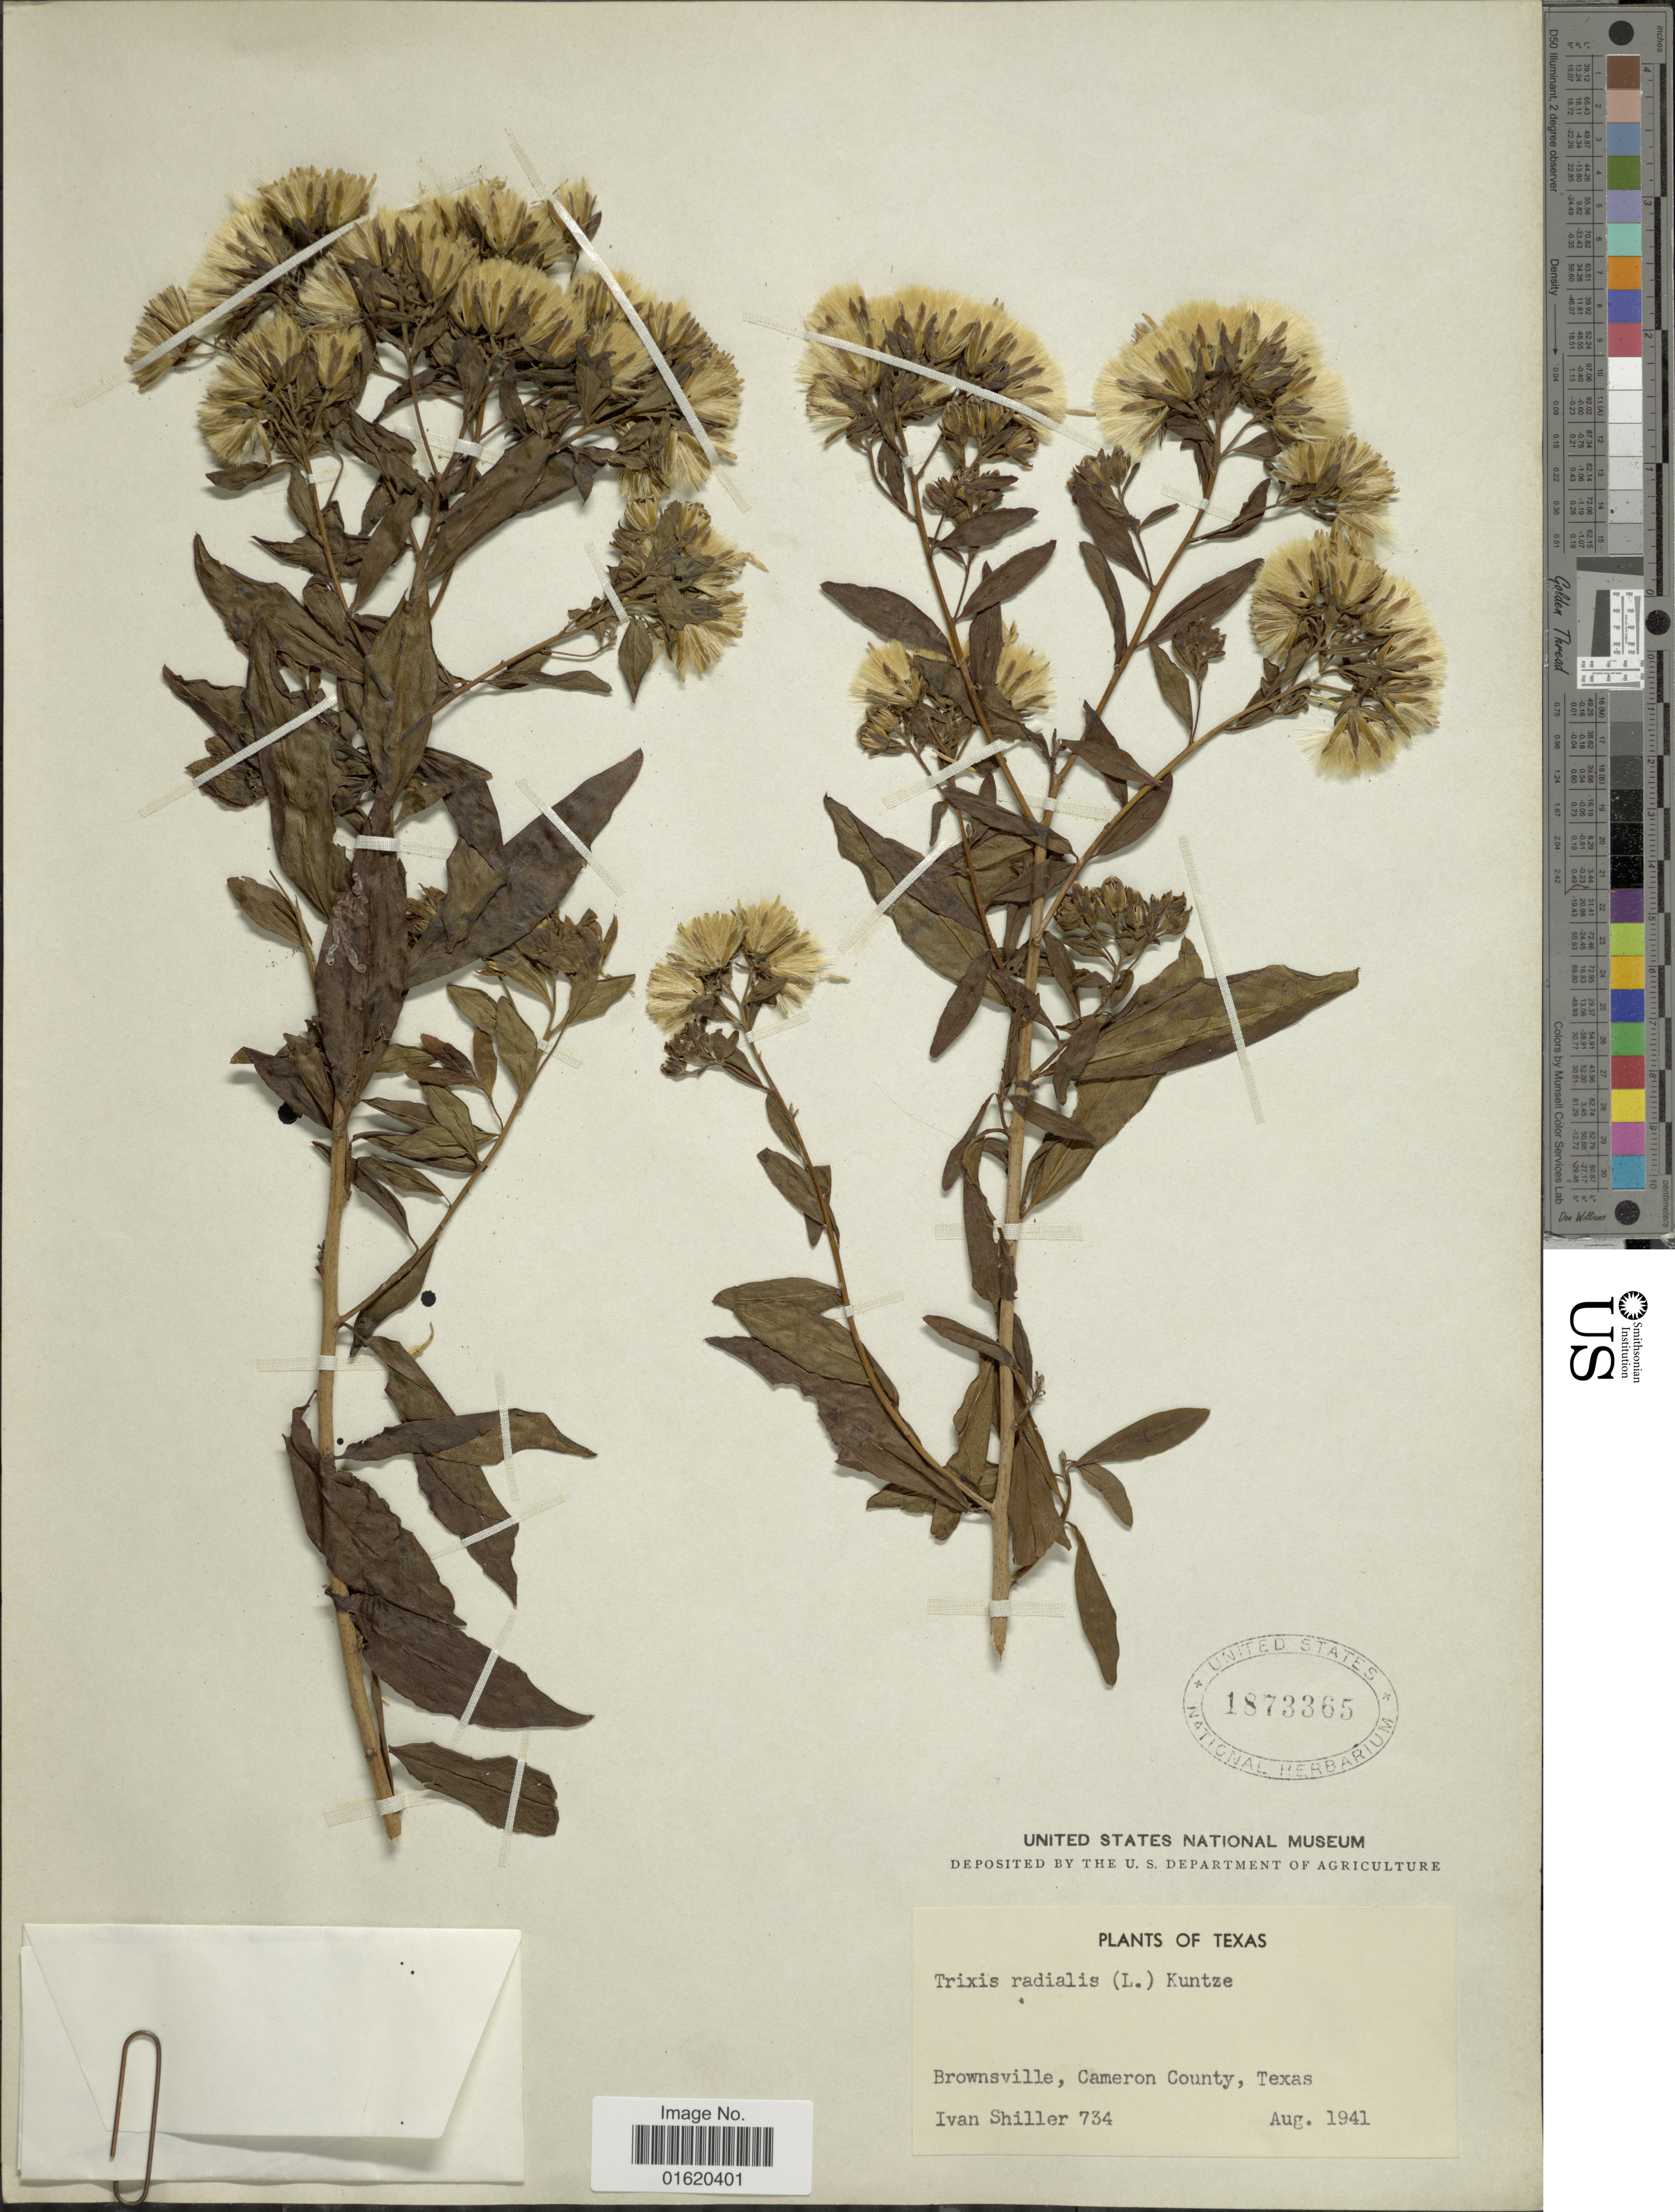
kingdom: Plantae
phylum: Tracheophyta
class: Magnoliopsida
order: Asterales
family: Asteraceae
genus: Trixis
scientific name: Trixis inula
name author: Crantz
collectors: I. Shiller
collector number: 734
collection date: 1941-08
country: United States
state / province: Texas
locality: Brownsville, Cameron County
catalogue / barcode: US 1873365